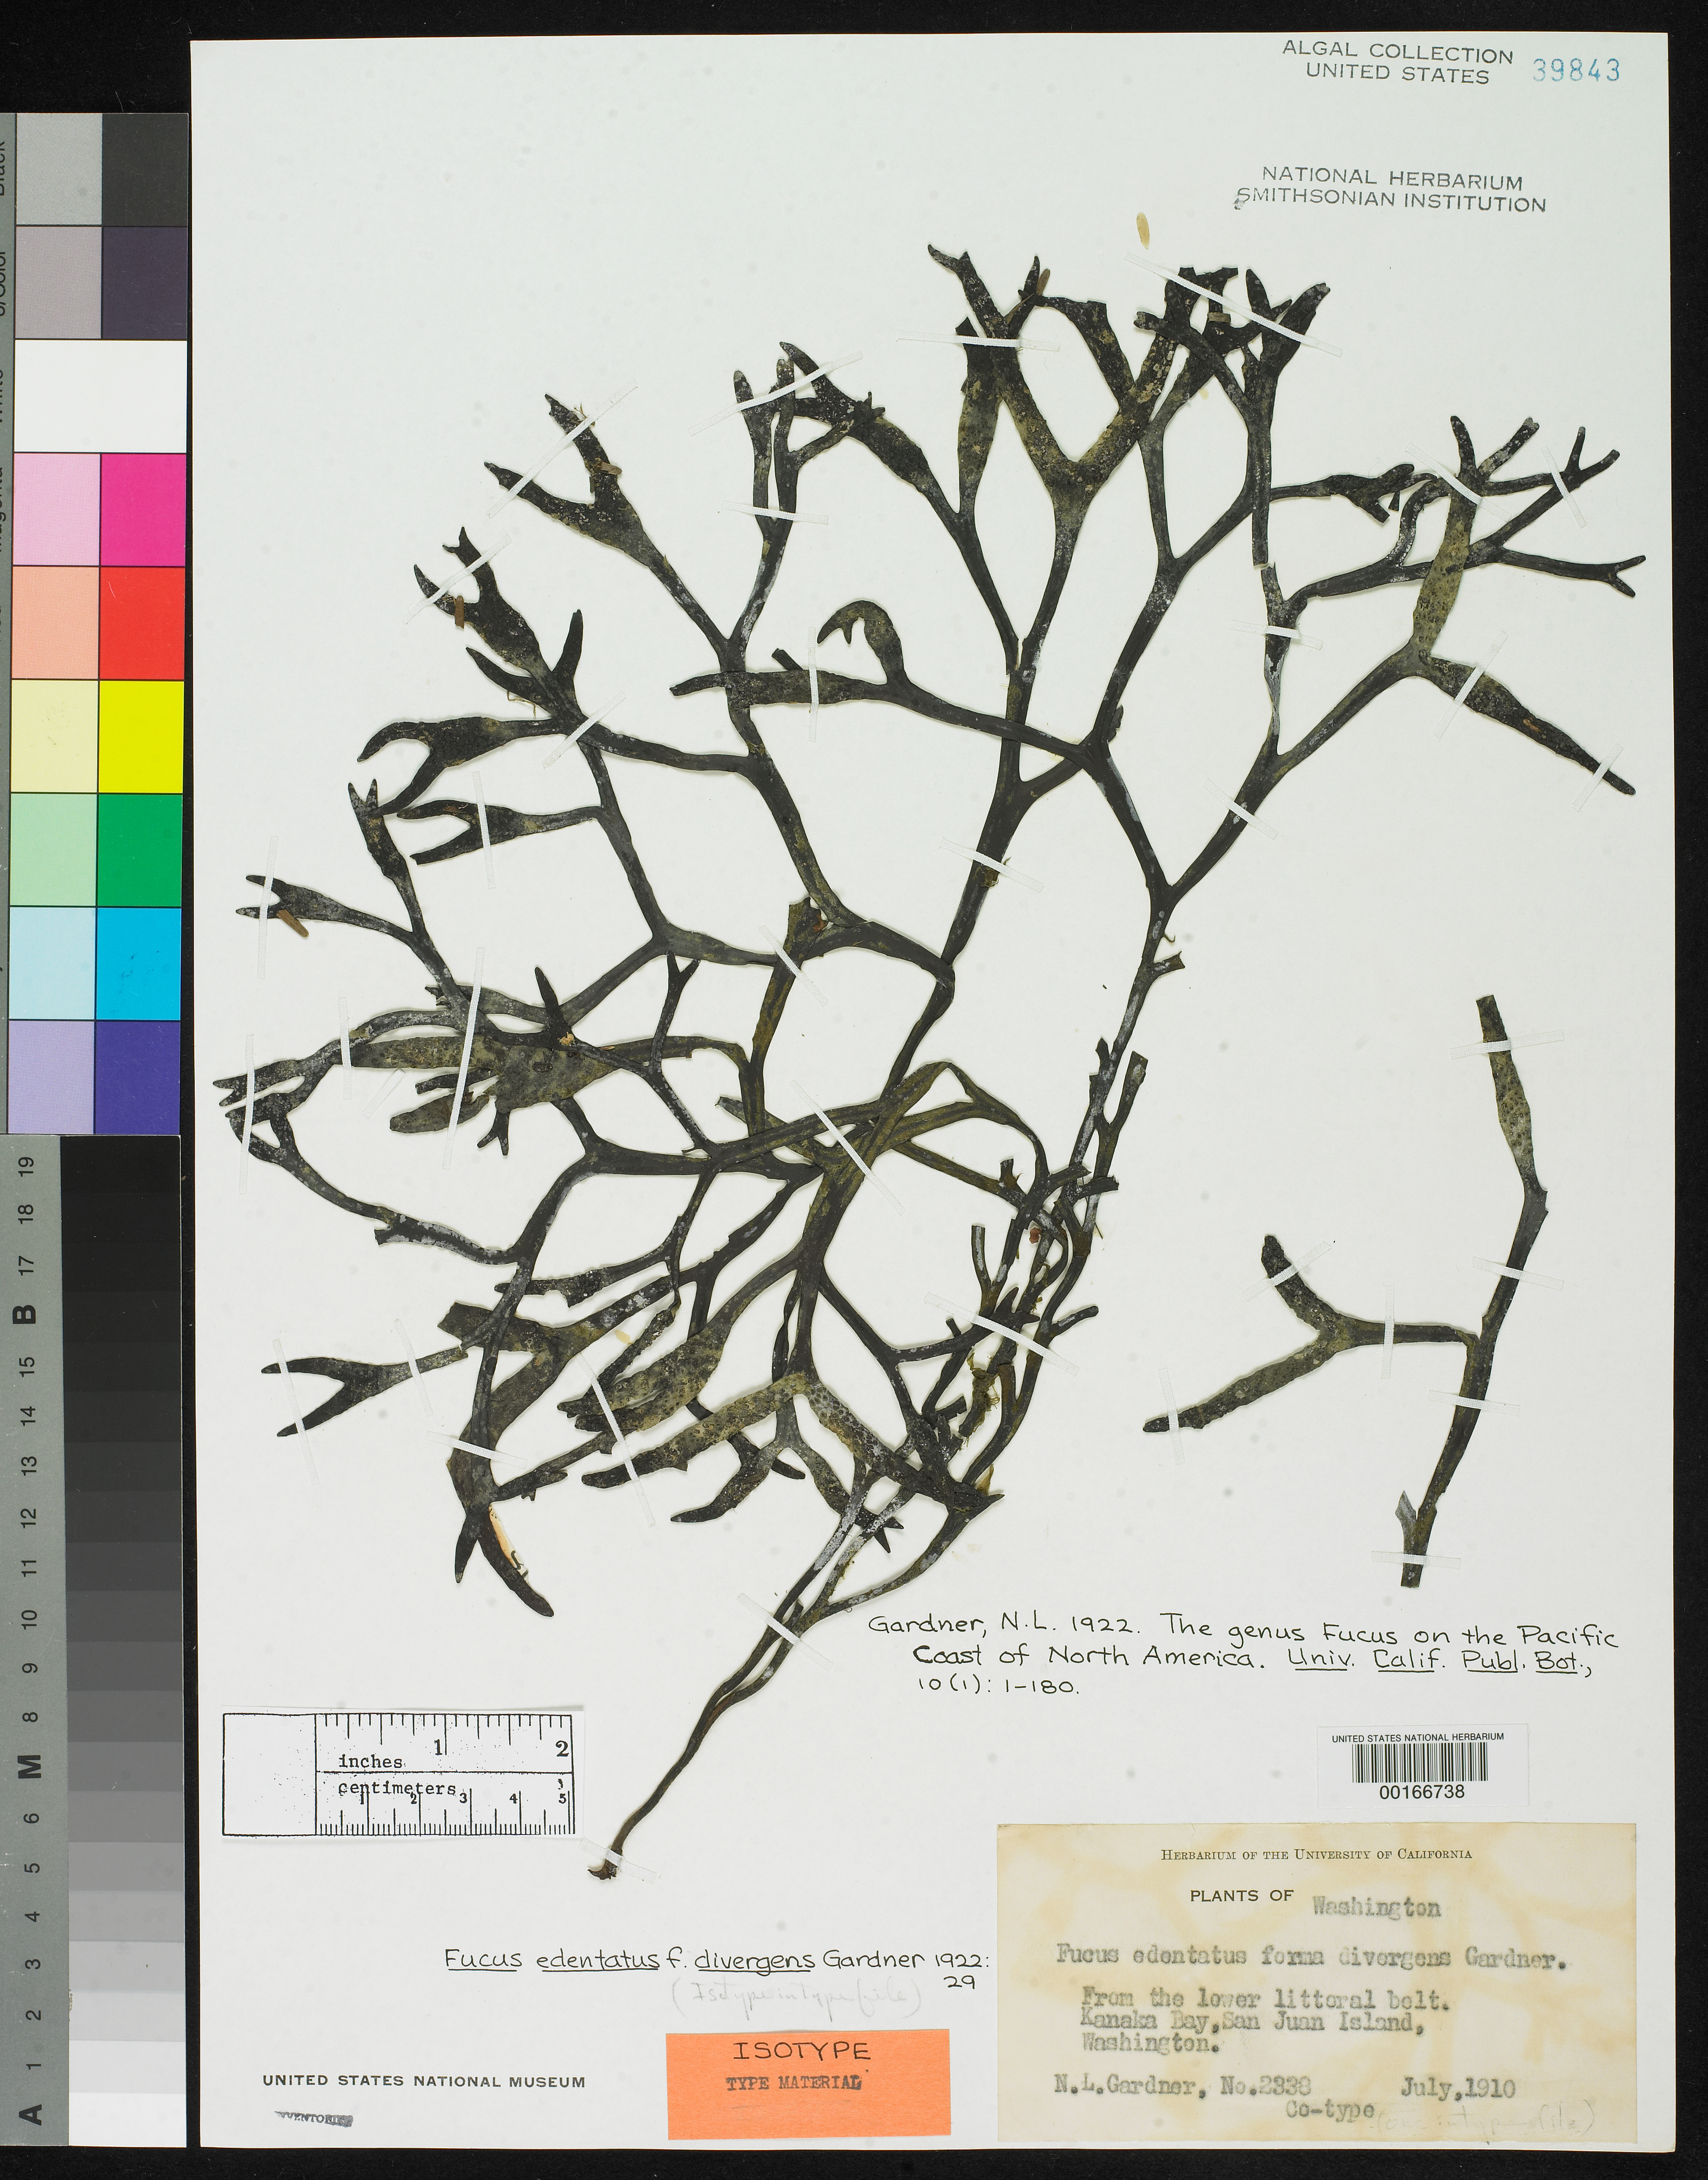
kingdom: Chromista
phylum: Ochrophyta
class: Phaeophyceae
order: Fucales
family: Fucaceae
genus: Fucus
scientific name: Fucus edentatus f. divergens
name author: N.L. Gardner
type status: Isotype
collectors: N. Gardner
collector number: NLG 2338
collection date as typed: Jul 1910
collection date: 1910-07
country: United States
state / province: Washington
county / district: San Juan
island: San Juan Island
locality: Kanaka Bay.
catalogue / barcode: US 39843